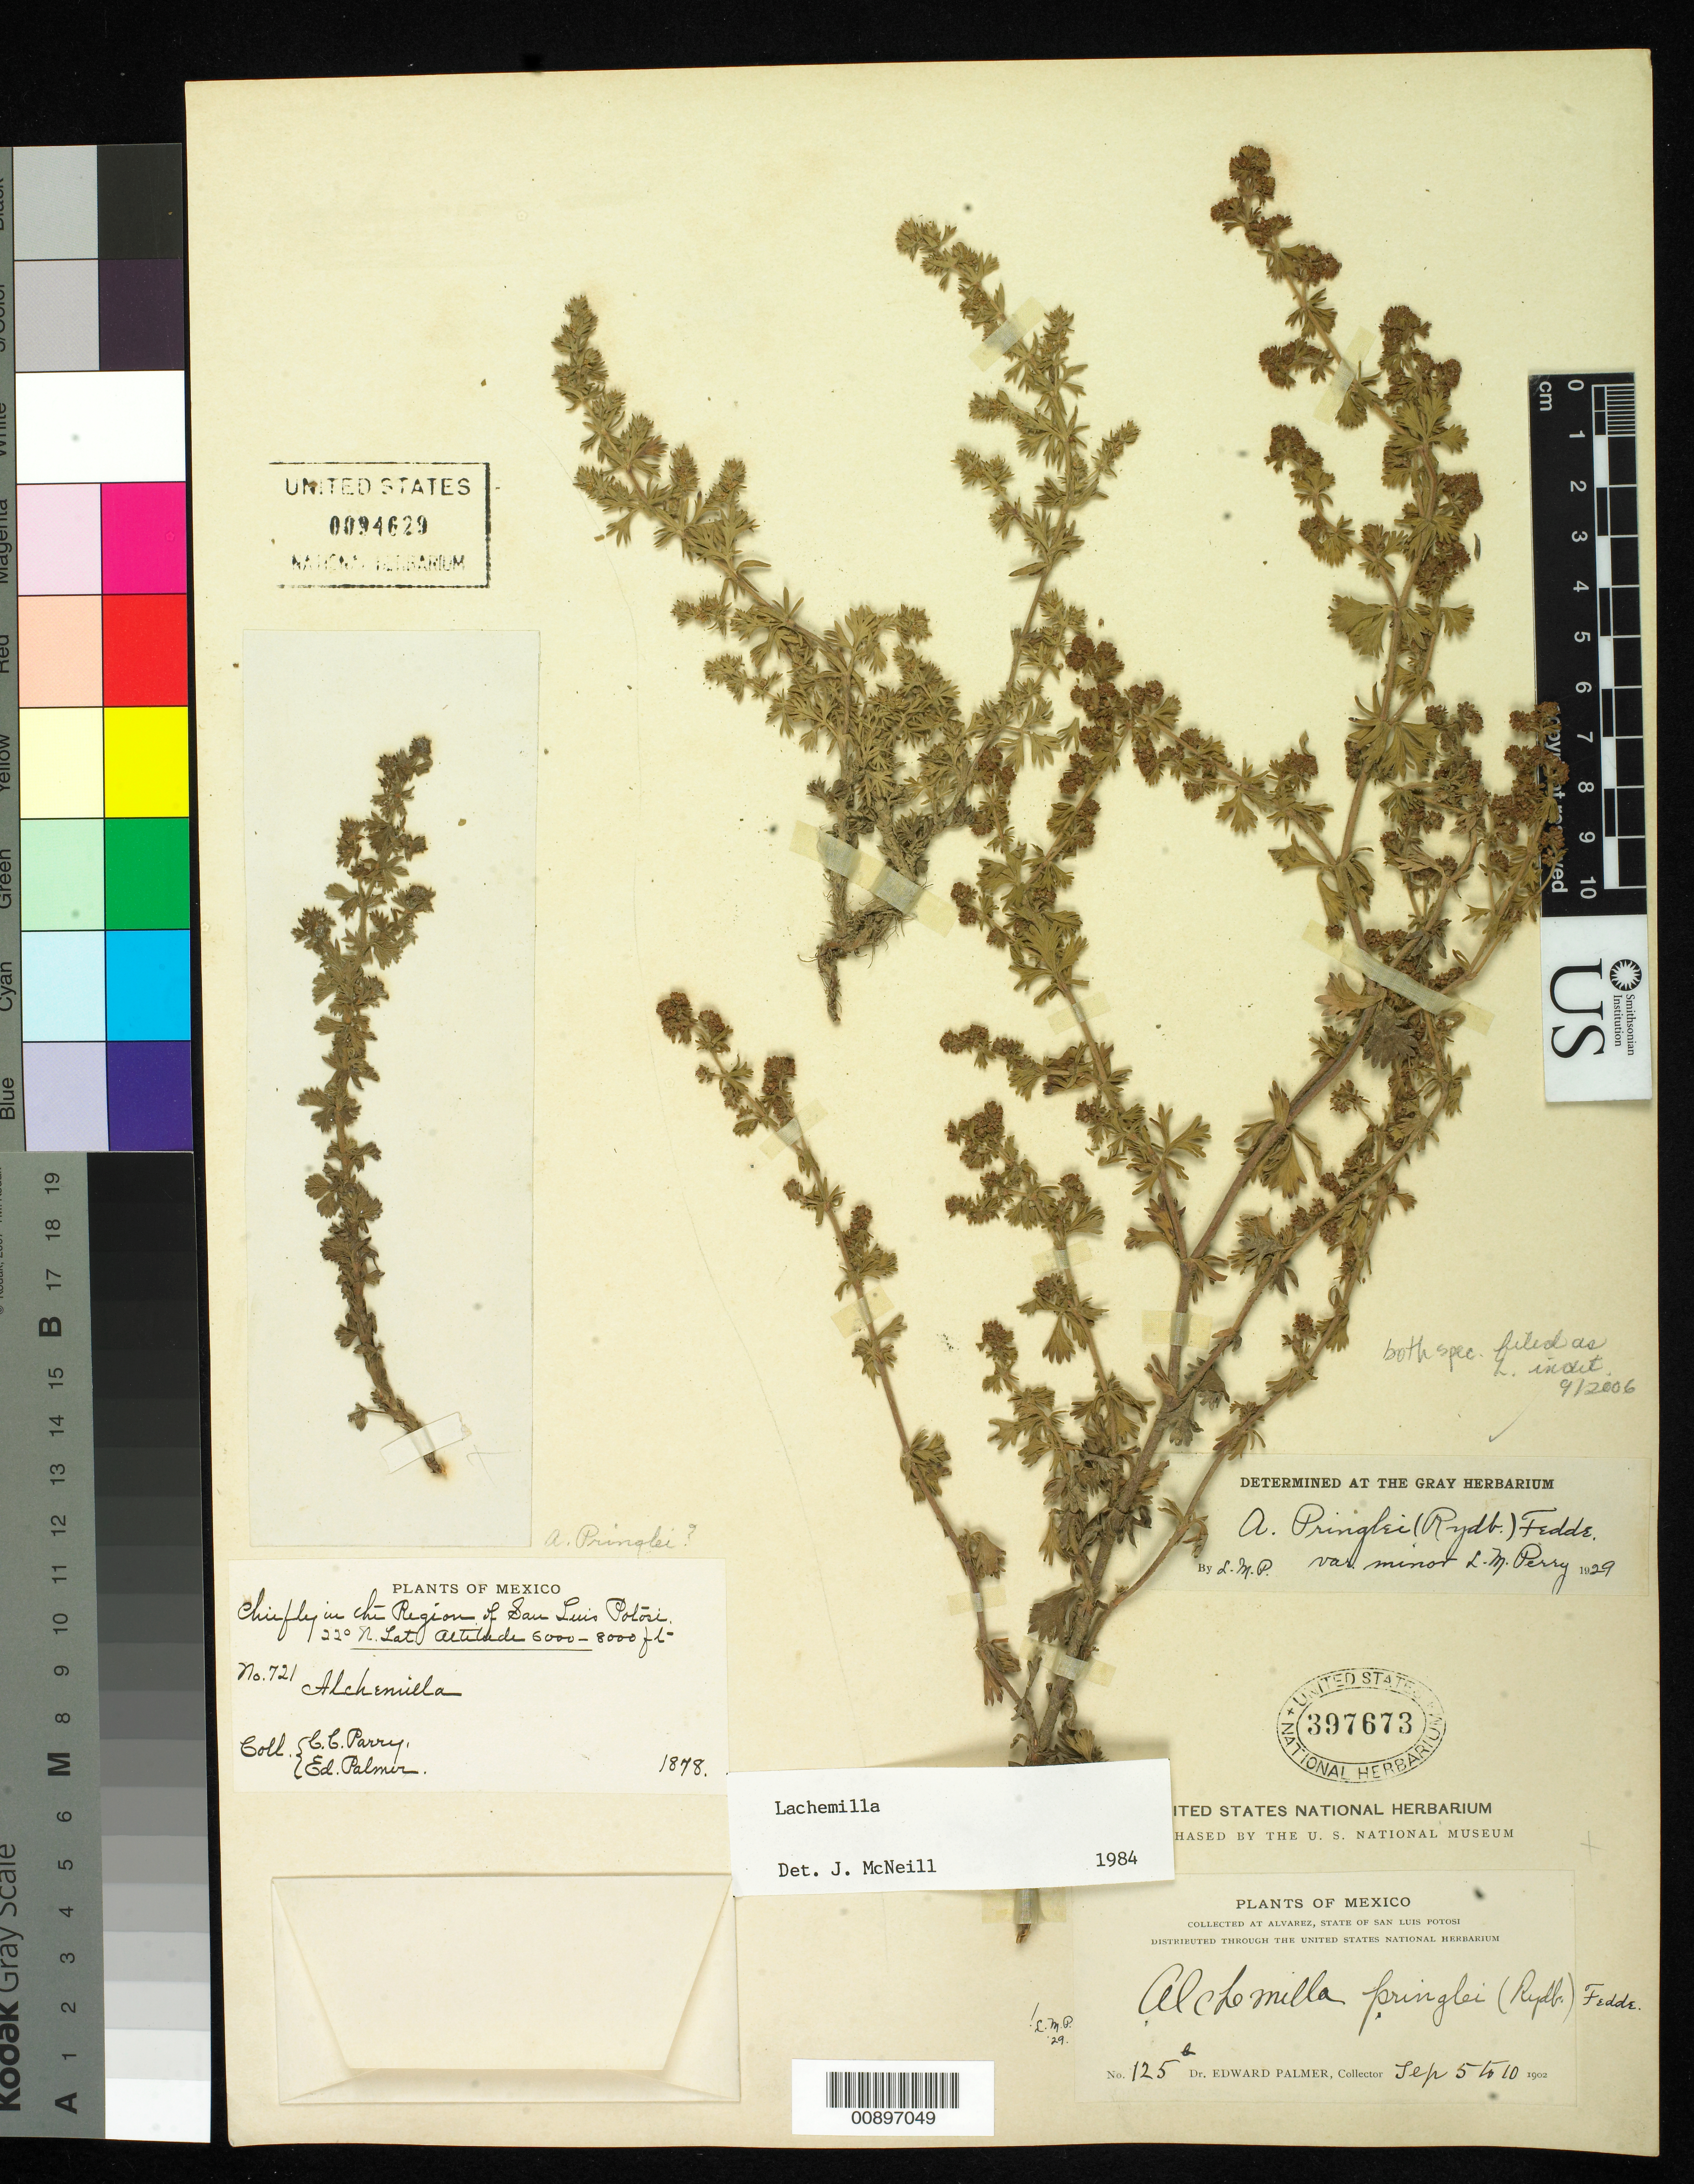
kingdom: Plantae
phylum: Tracheophyta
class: Magnoliopsida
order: Rosales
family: Rosaceae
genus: Lachemilla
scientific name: Lachemilla sp.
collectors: C. C. Parry & E. Palmer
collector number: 721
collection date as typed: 1878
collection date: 1878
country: Mexico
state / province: San Luis Potosí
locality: Chiefly in the region of San Luis Potosí.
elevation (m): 1829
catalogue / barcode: US 94629-2